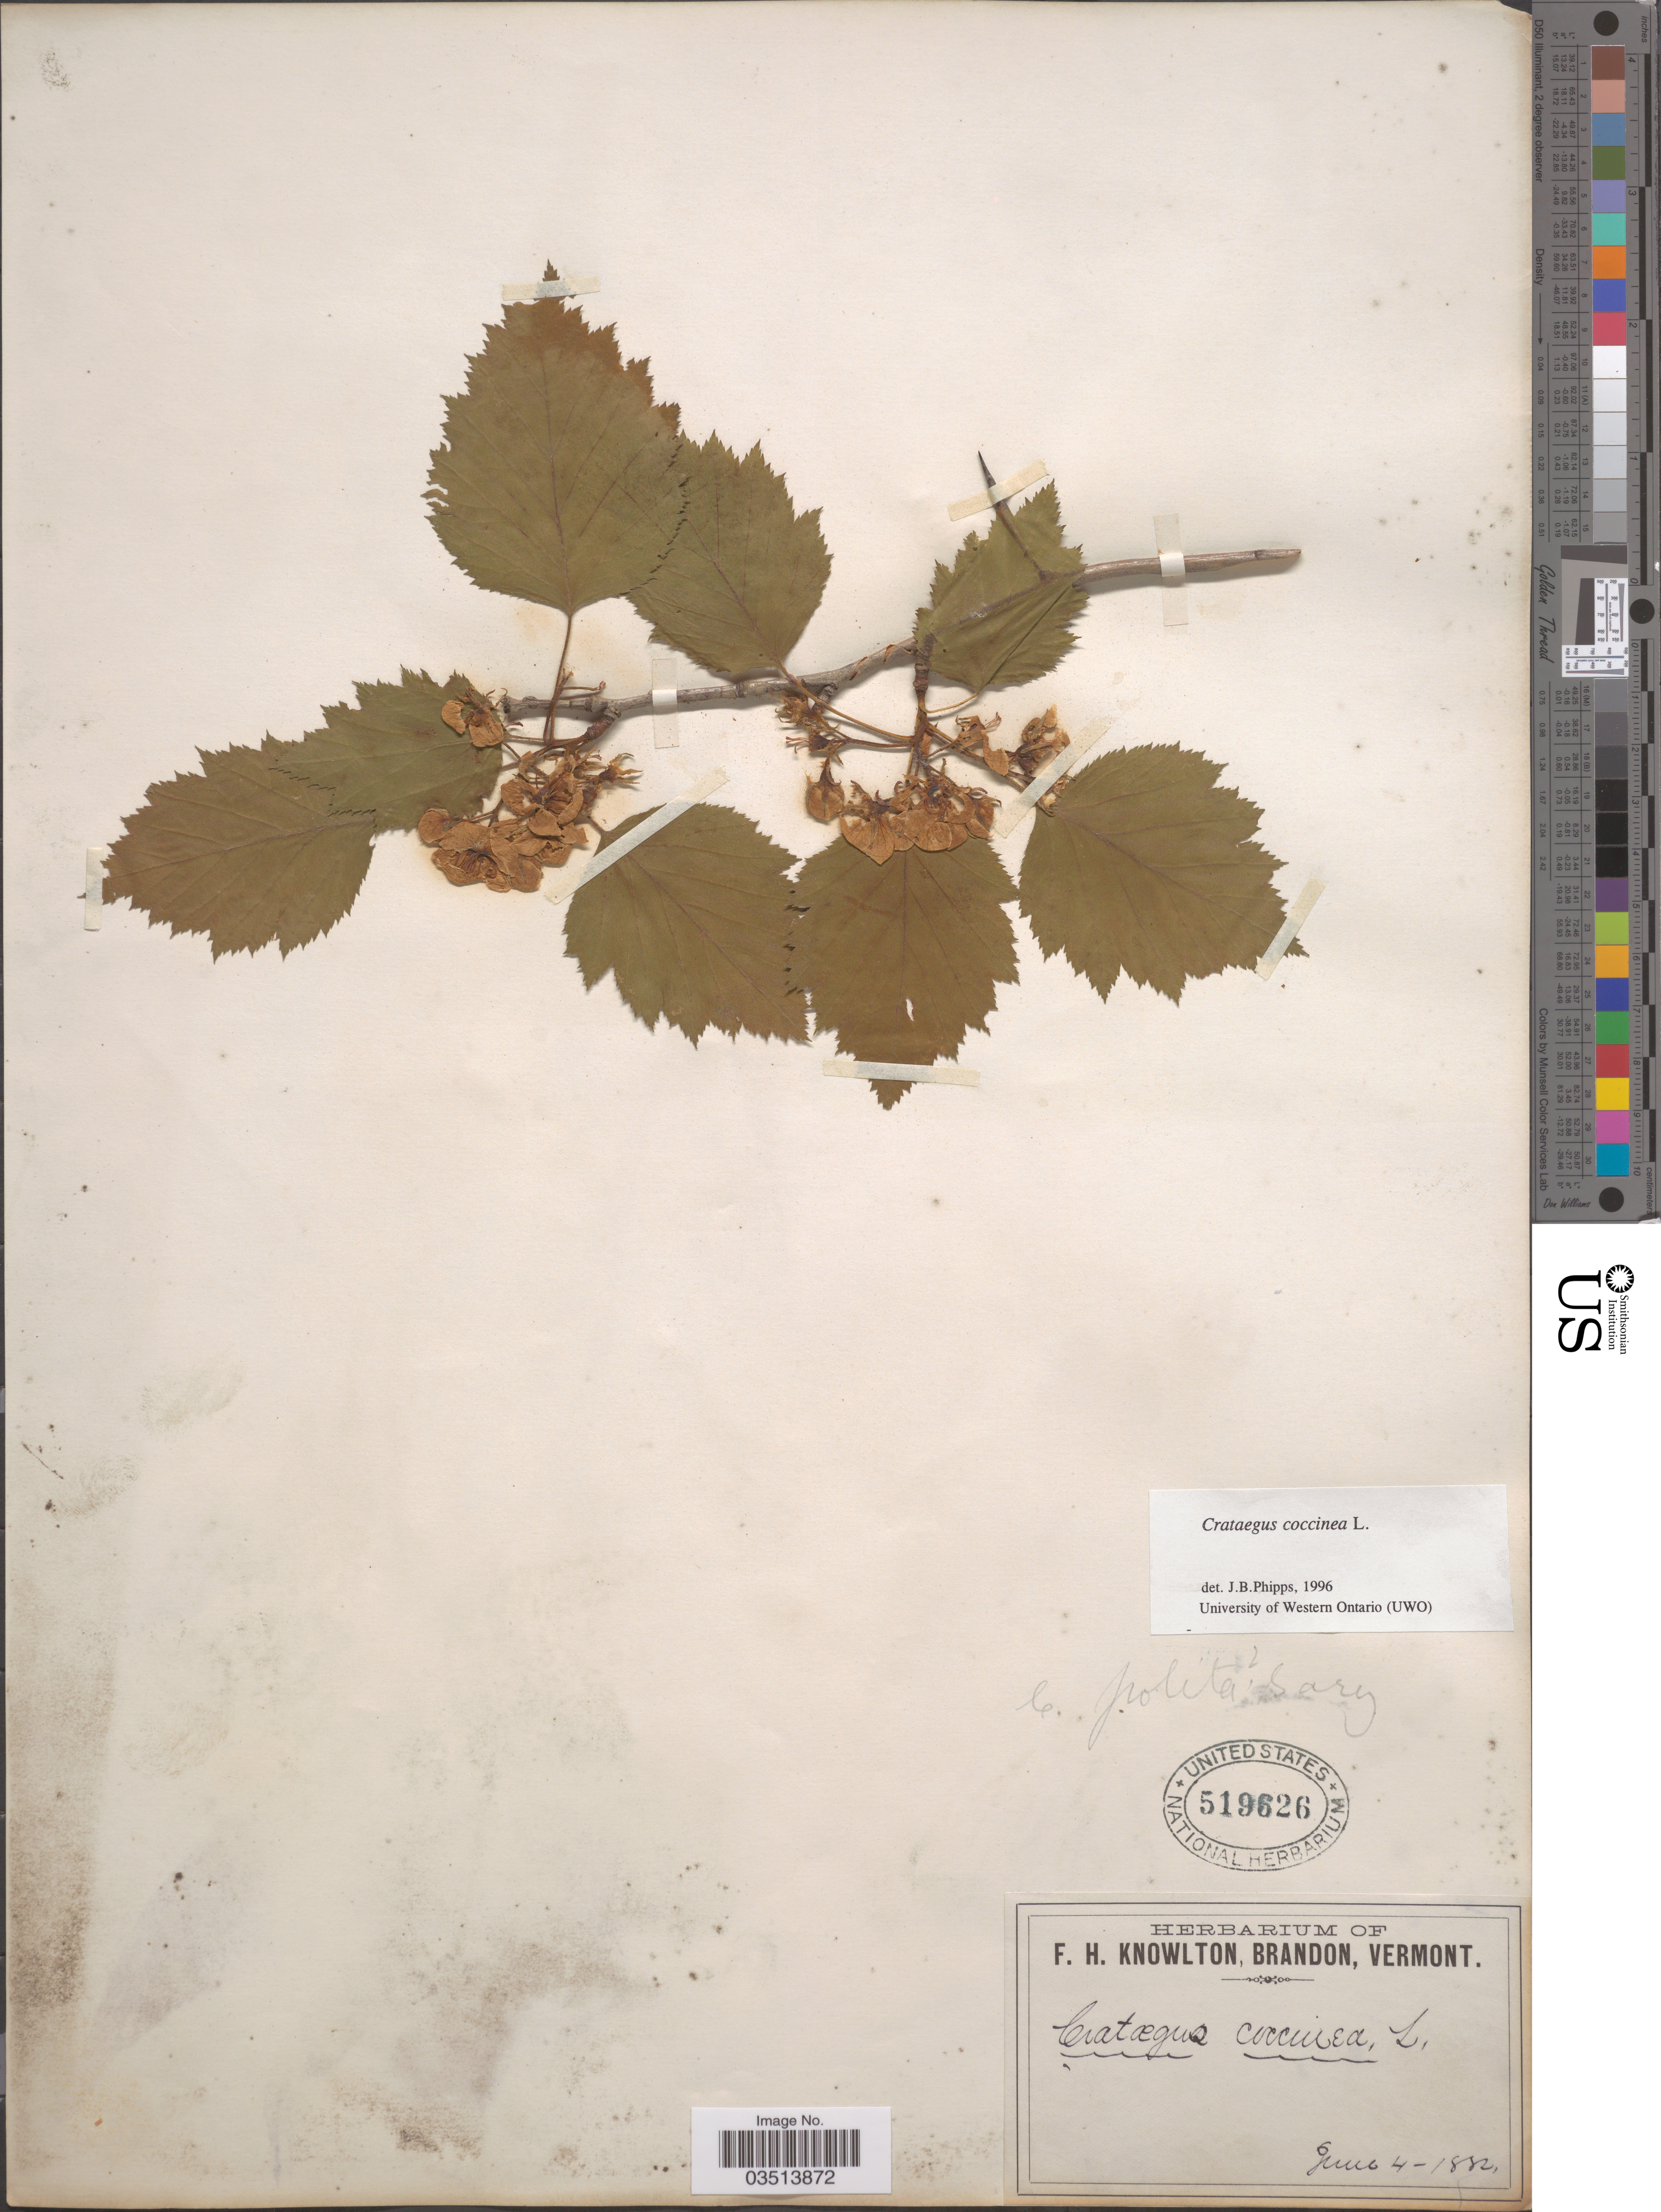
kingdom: Plantae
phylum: Tracheophyta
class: Magnoliopsida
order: Rosales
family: Rosaceae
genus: Crataegus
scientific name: Crataegus coccinea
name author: Ashe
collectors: F. H. Knowlton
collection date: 1882-06-04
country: United States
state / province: Vermont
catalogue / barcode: US 519626